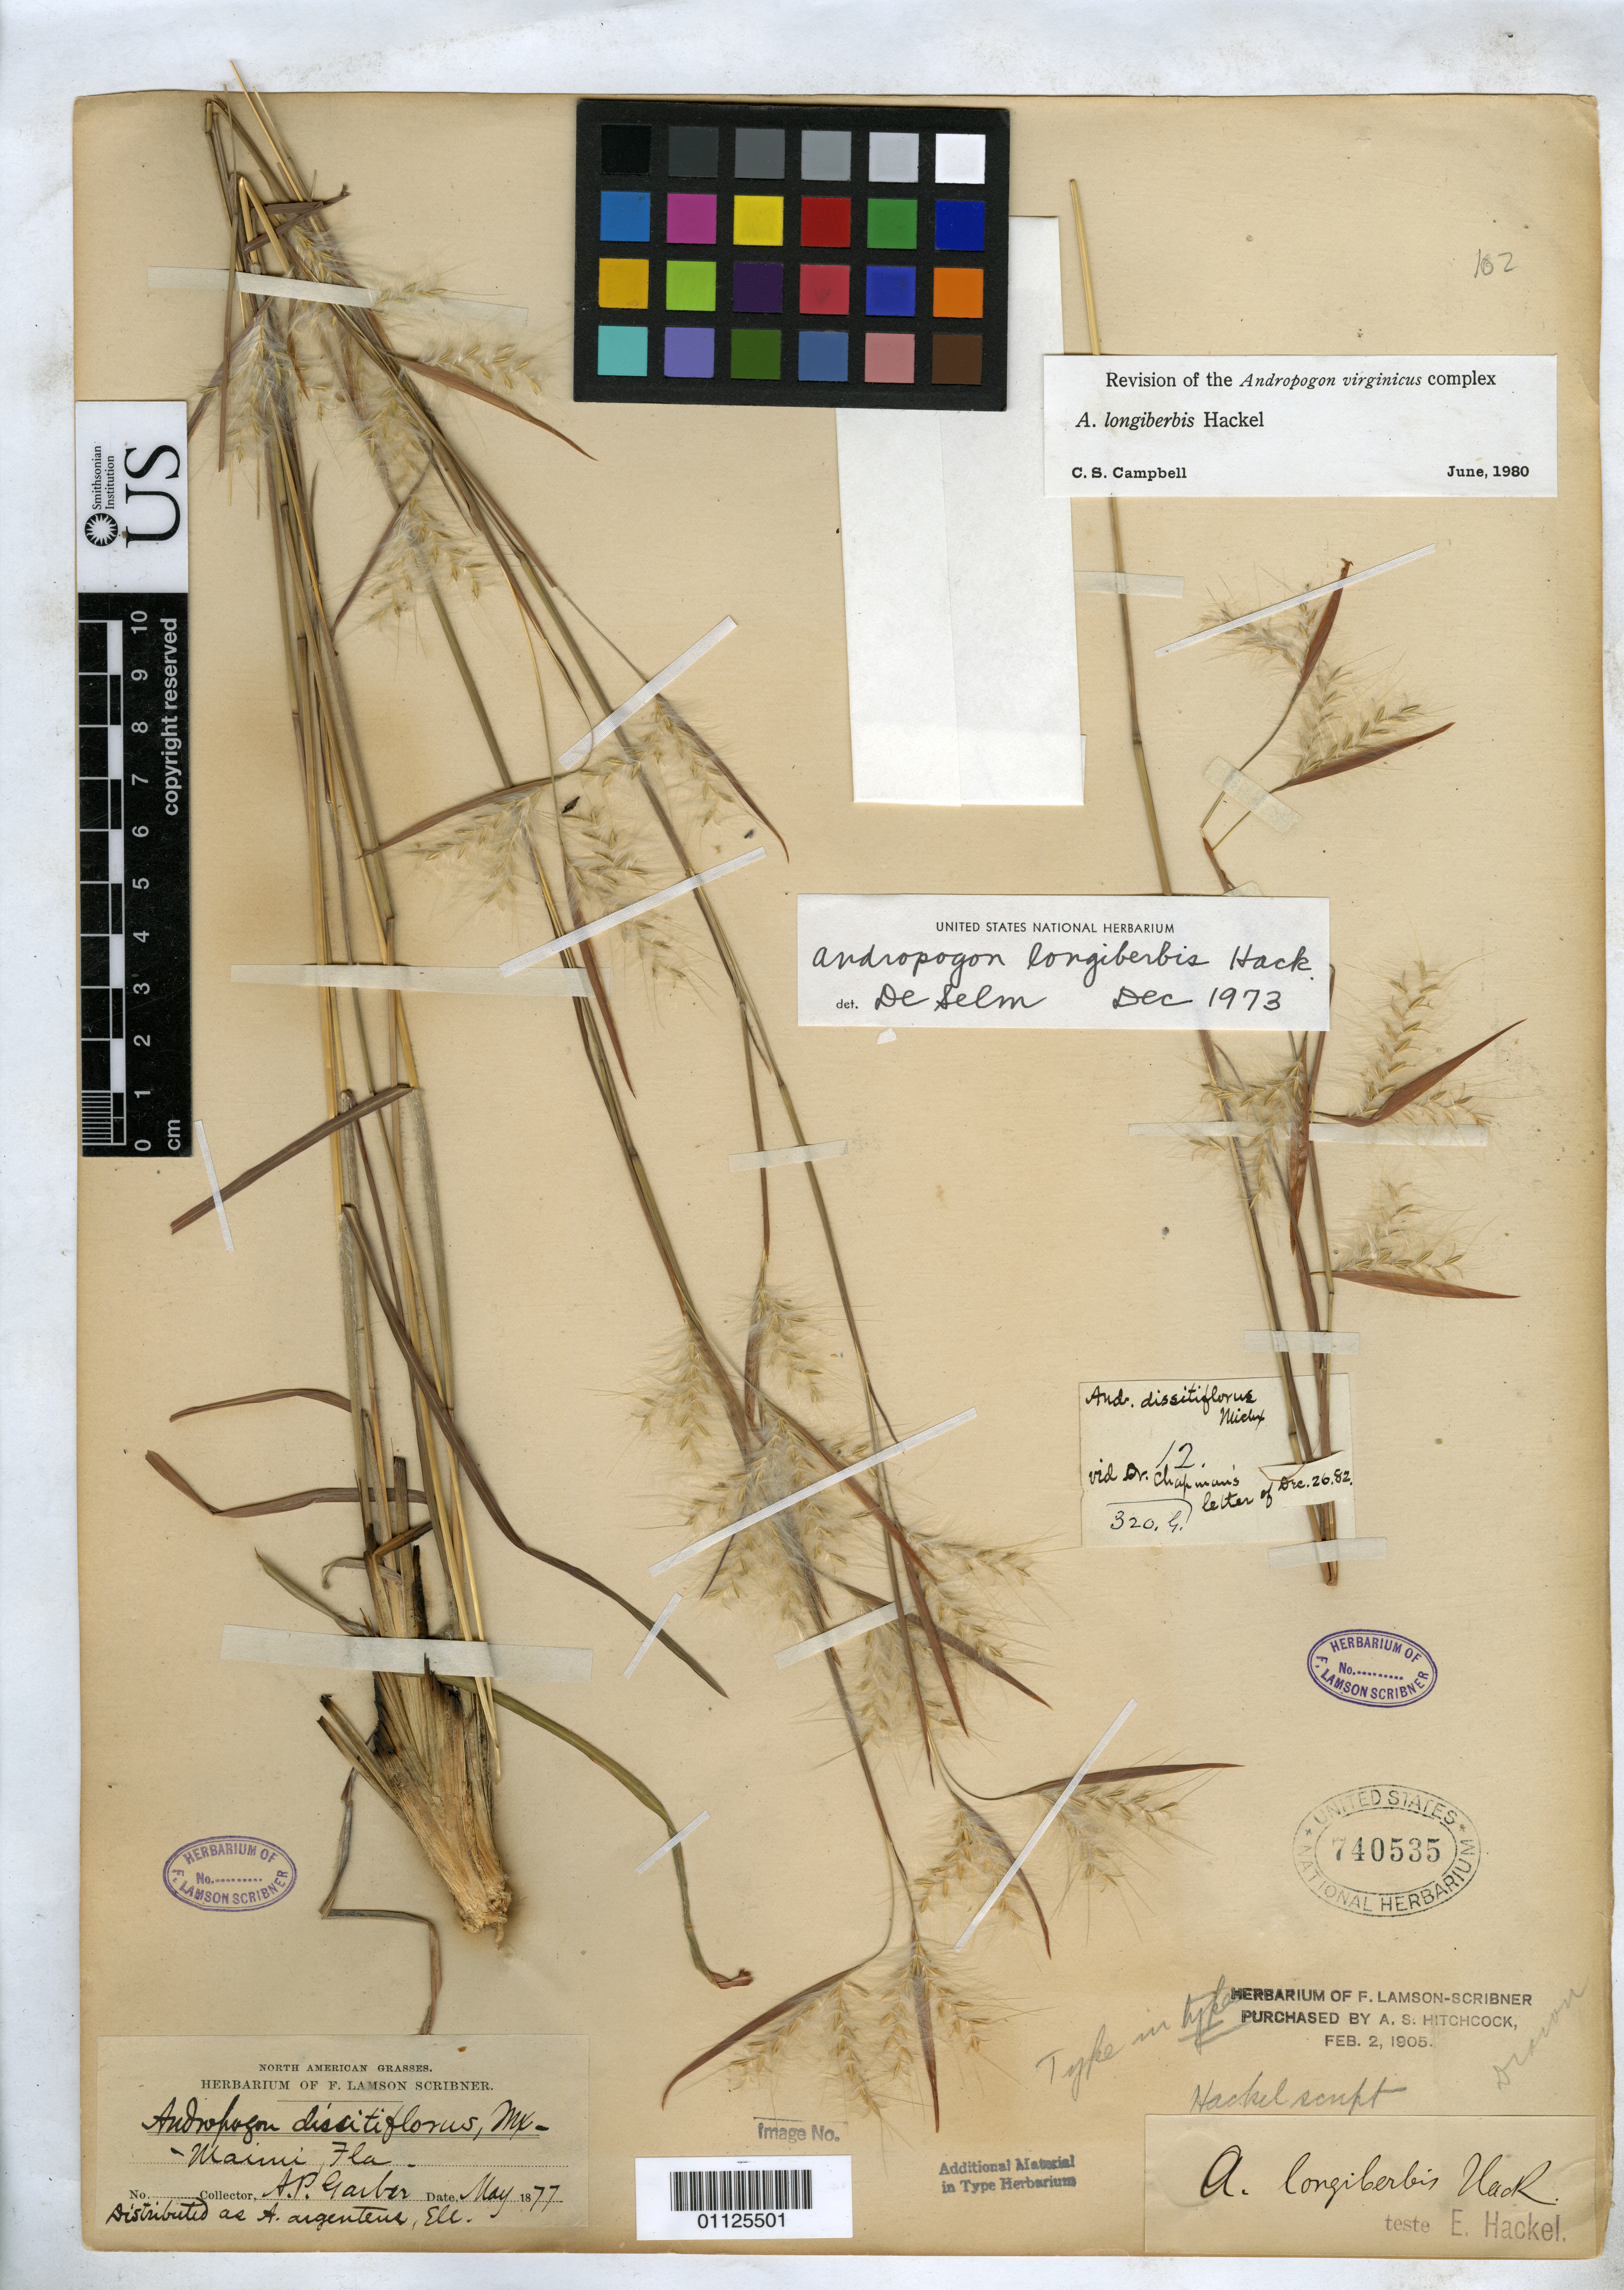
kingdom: Plantae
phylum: Tracheophyta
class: Liliopsida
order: Poales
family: Poaceae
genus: Andropogon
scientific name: Andropogon longiberbis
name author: Hack.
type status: Isolectotype; Type Collection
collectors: A. P. Garber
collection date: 1877-05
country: United States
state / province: Florida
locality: Miami.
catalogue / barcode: US 740535